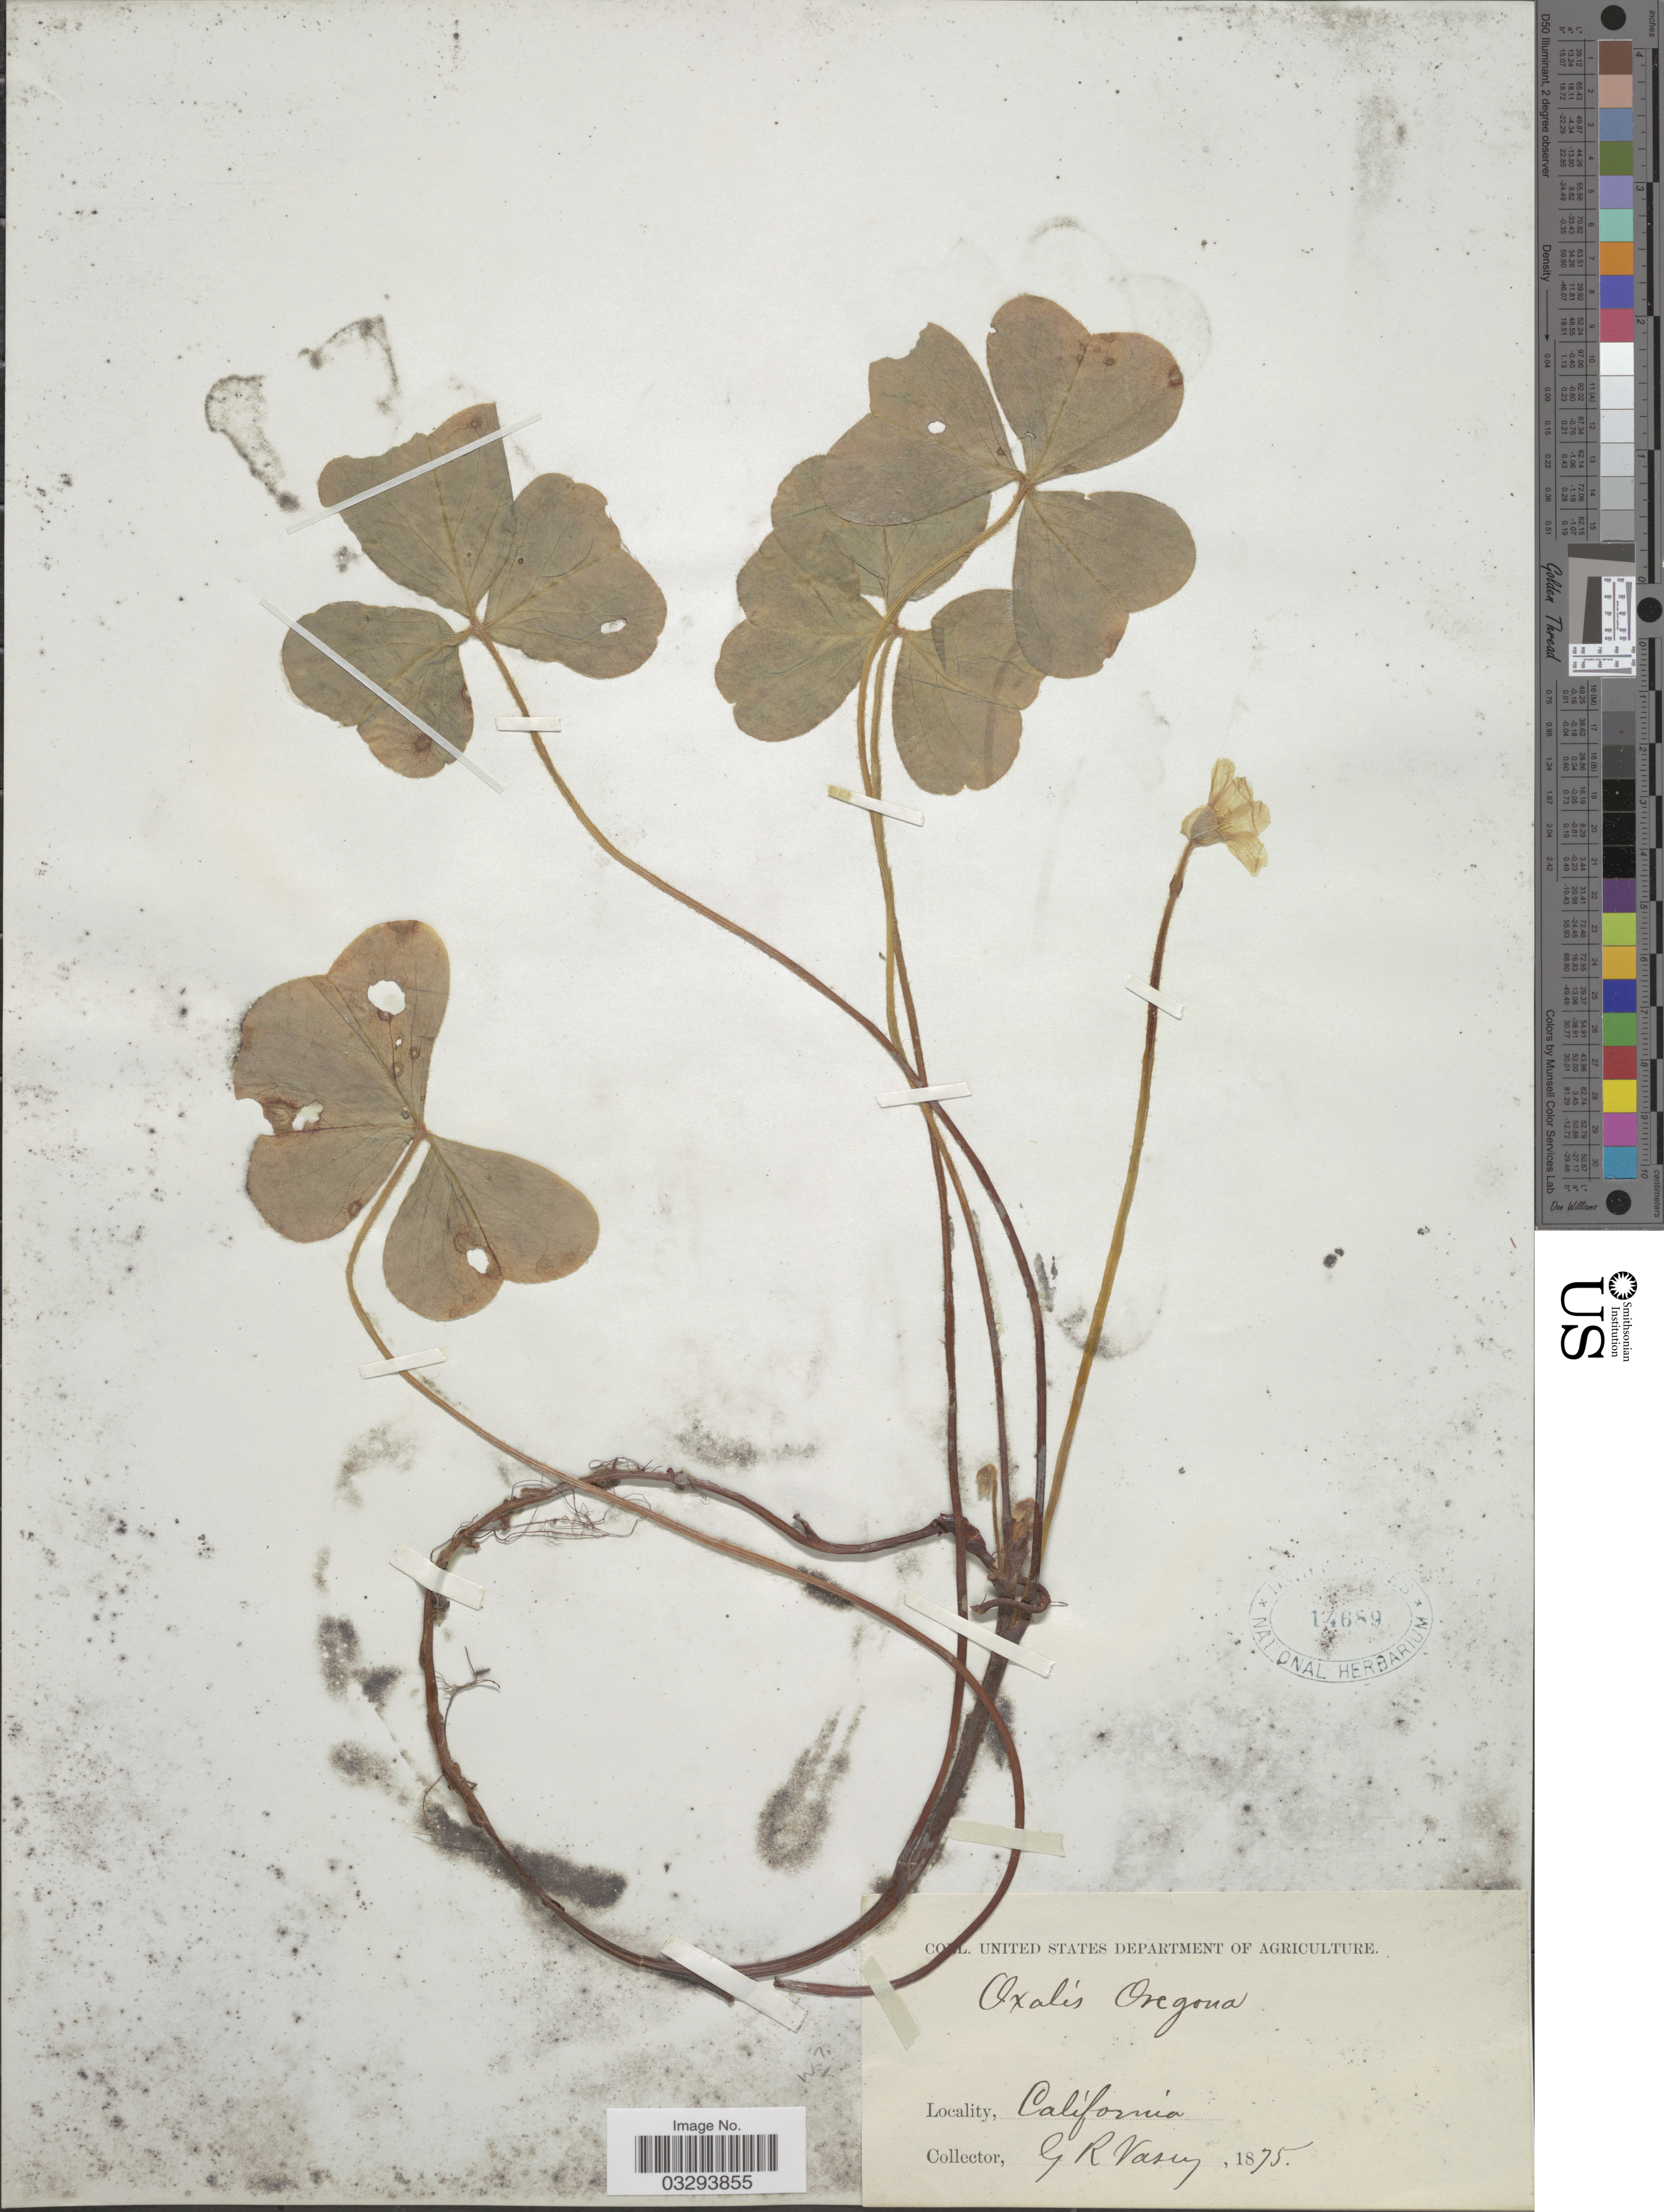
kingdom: Plantae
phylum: Tracheophyta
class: Magnoliopsida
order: Oxalidales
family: Oxalidaceae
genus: Oxalis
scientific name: Oxalis oregana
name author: Nutt.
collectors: G. R. Vasey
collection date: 1875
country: United States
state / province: California